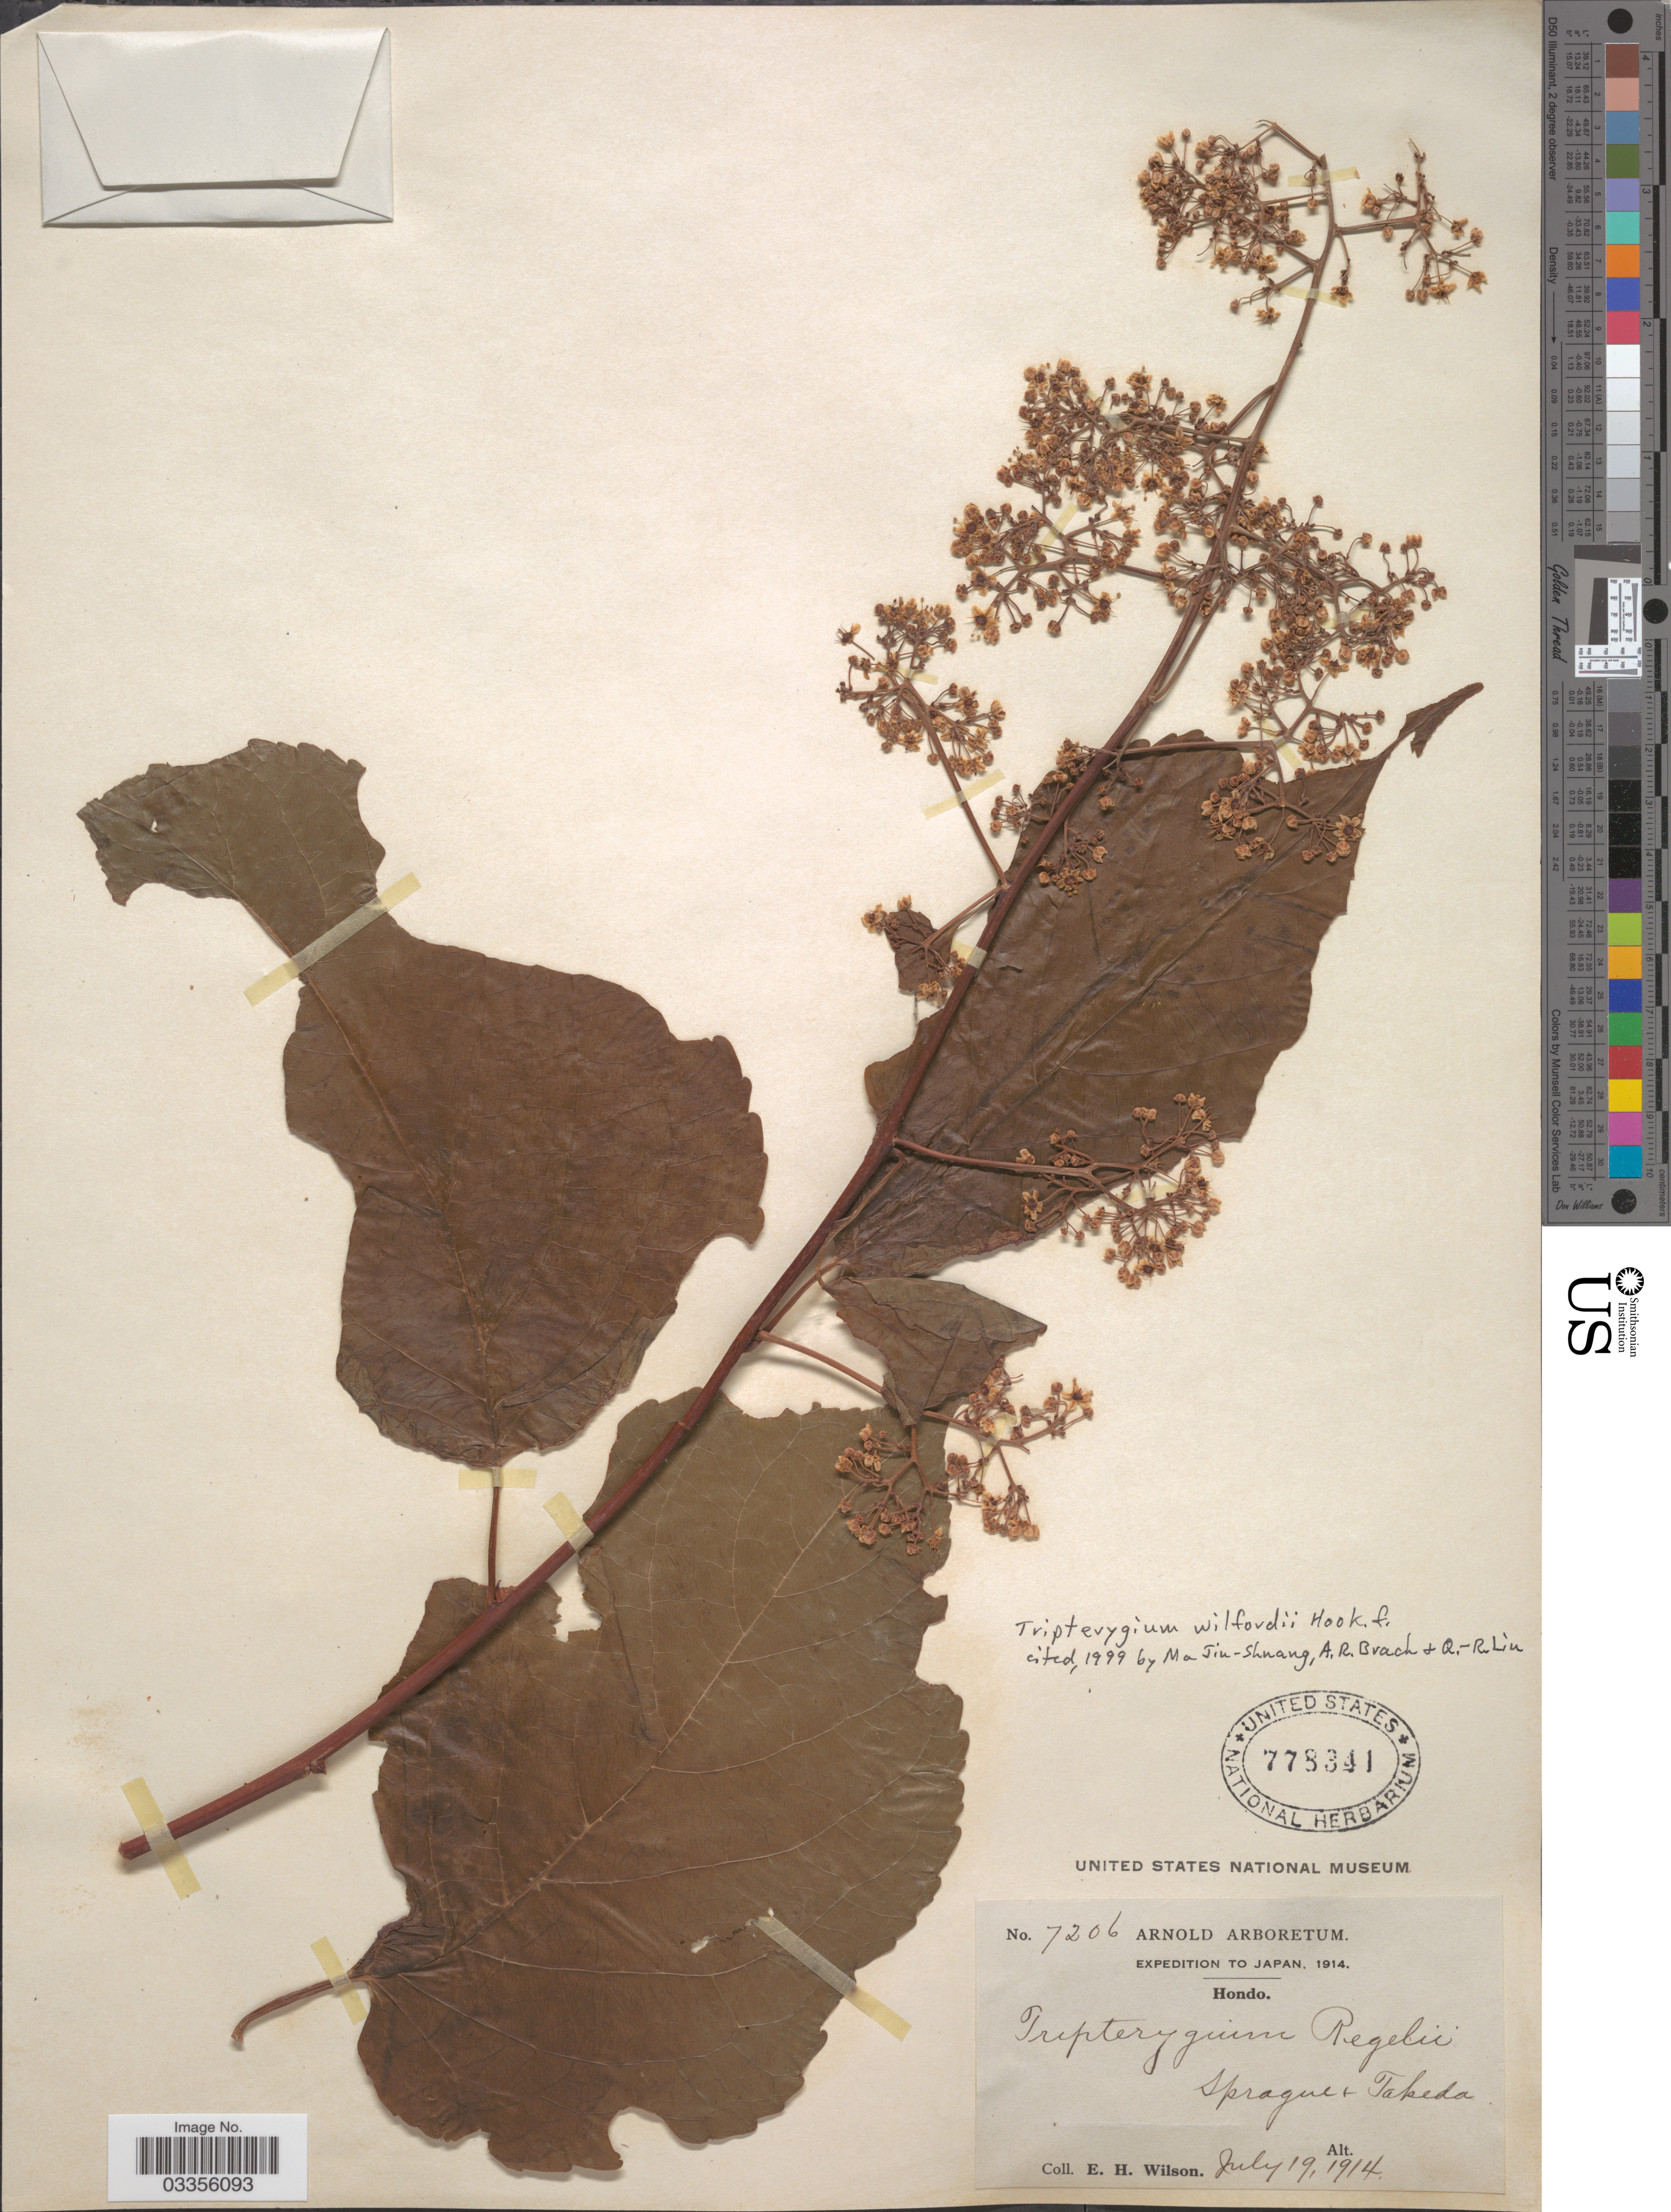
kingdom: Plantae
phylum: Tracheophyta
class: Magnoliopsida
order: Celastrales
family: Celastraceae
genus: Tripterygium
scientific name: Tripterygium wilfordii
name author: Hook. f.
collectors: E. Wilson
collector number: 7206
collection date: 1914-07-19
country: Japan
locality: Hondo. Spragult Takeda.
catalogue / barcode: US 778841